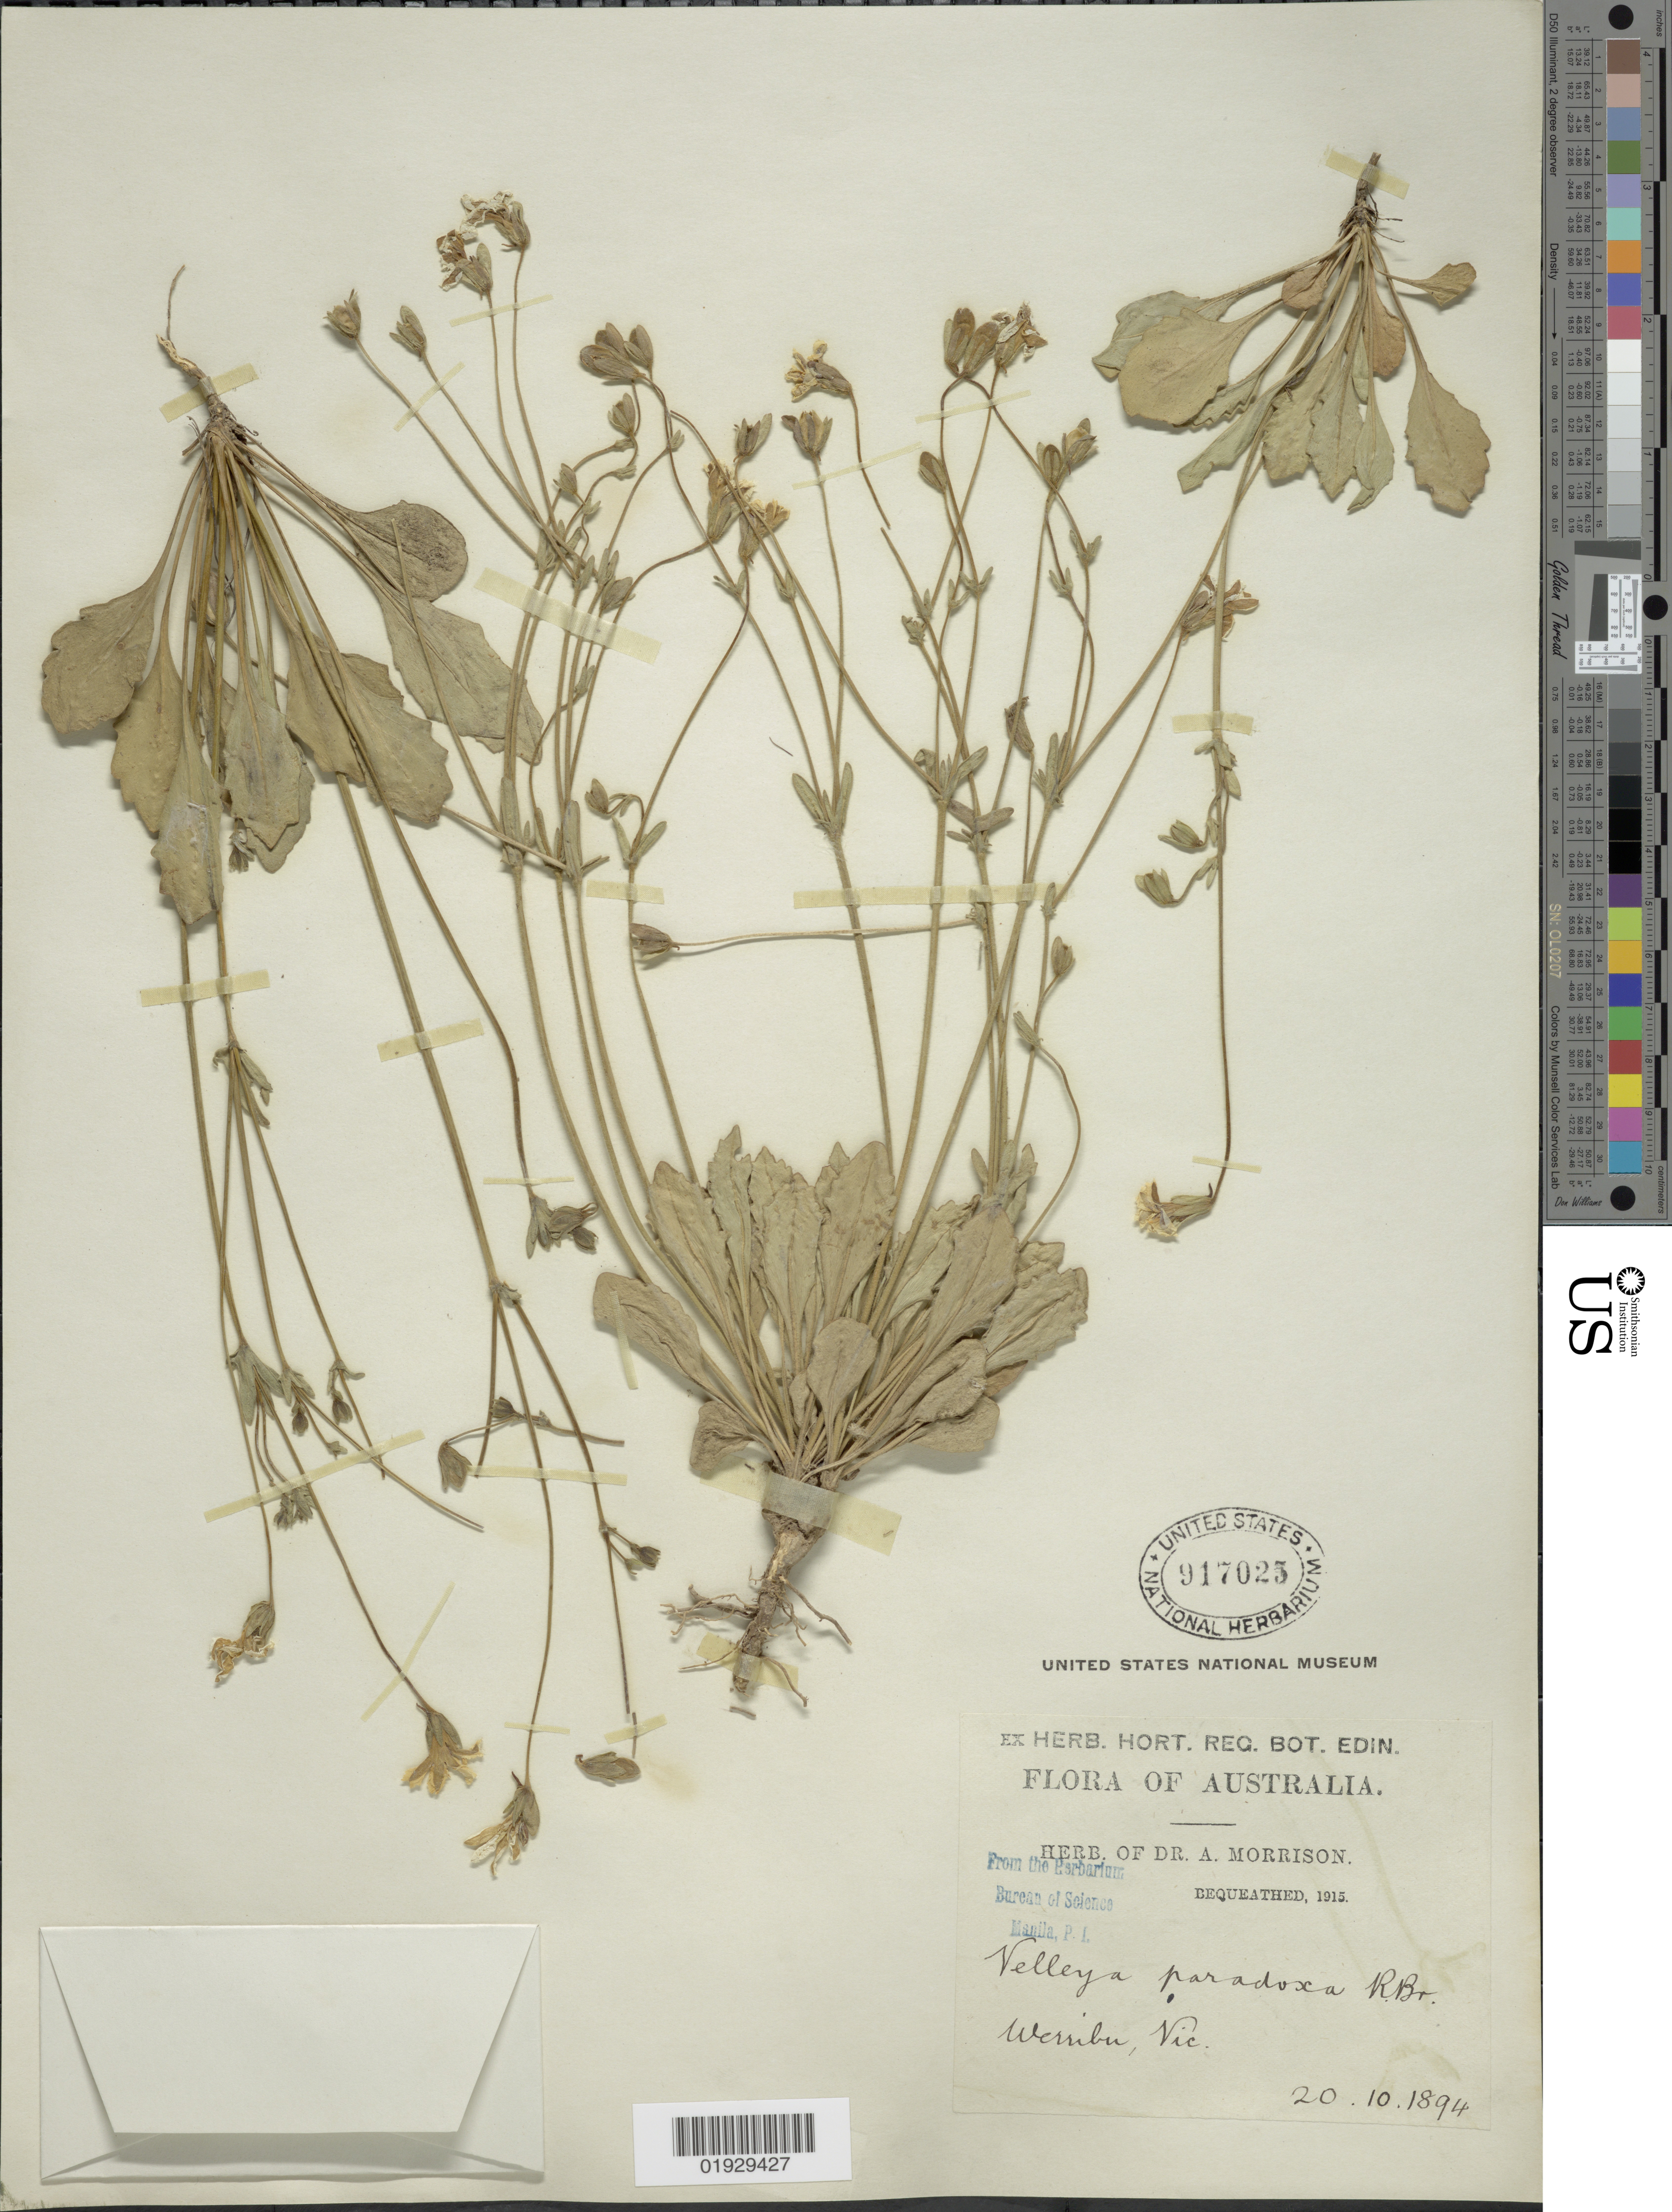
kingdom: Plantae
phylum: Tracheophyta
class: Magnoliopsida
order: Asterales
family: Goodeniaceae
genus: Velleia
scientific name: Velleia paradoxa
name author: R. Br.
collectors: ex herb. Dr. A. Morrison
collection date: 1894-10-20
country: Australia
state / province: Victoria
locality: Werribu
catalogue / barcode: US 917025